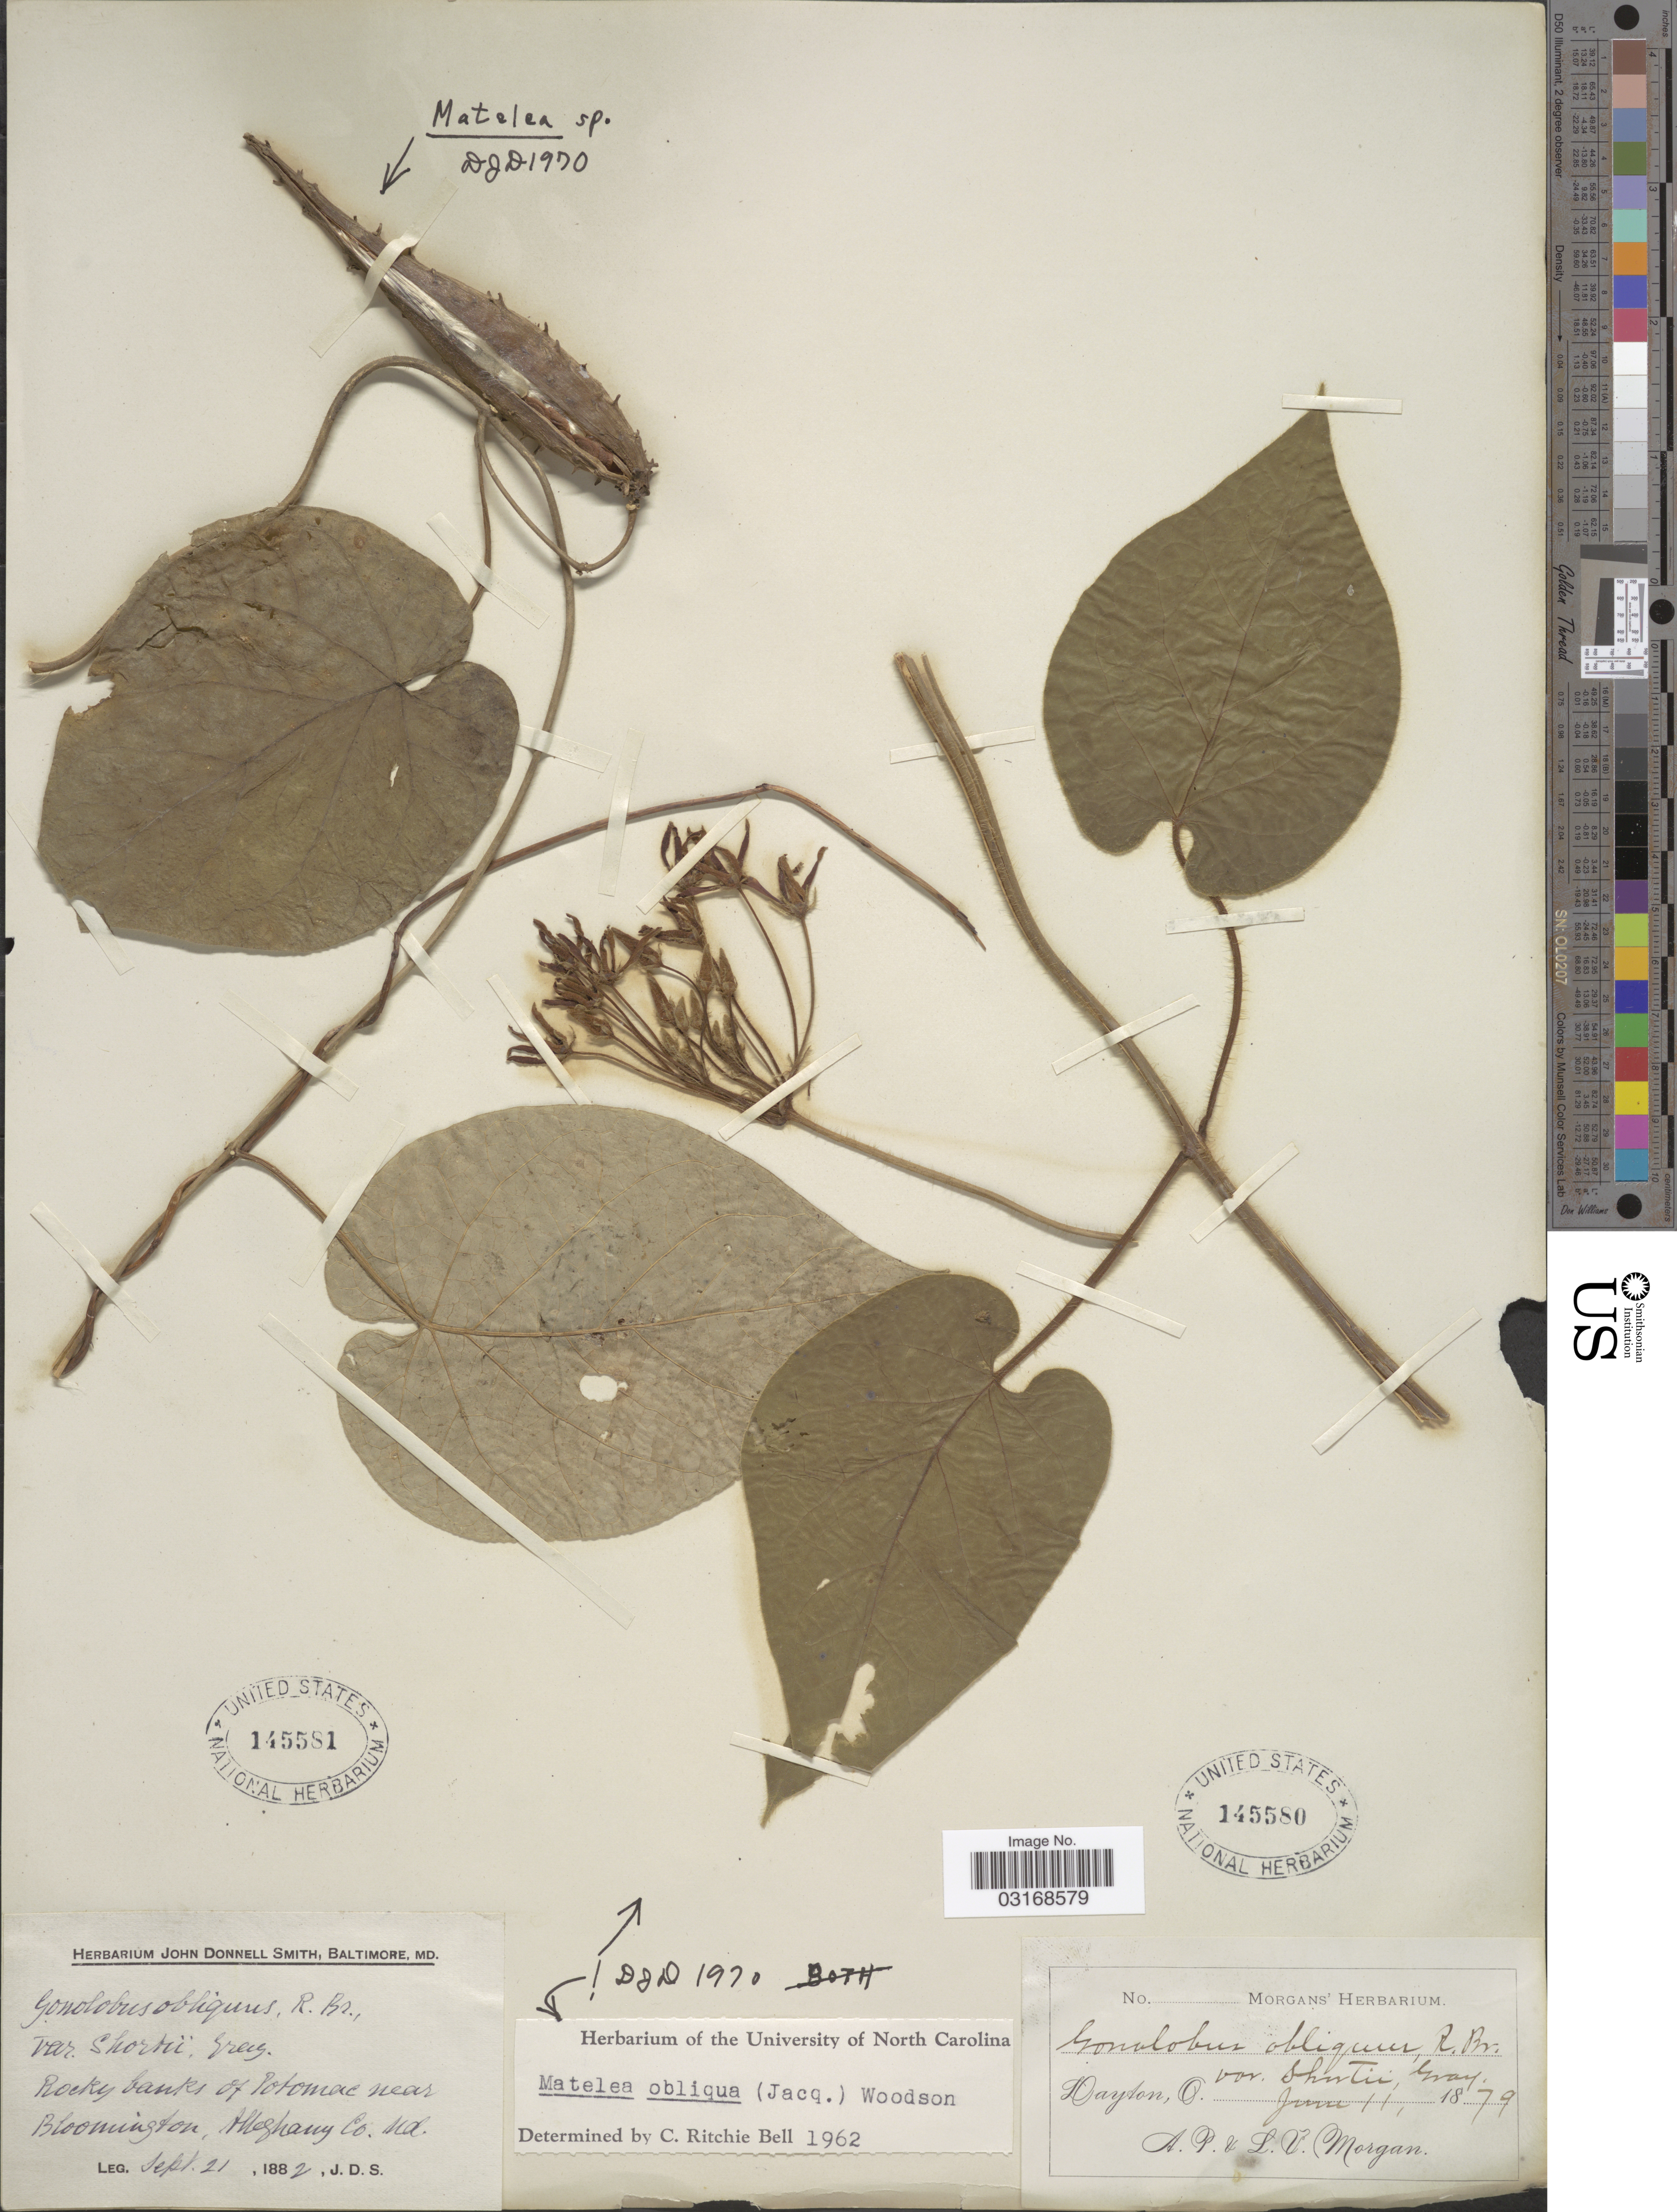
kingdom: Plantae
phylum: Tracheophyta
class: Magnoliopsida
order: Gentianales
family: Apocynaceae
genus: Matelea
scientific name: Matelea obliqua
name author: (Jacq.) Woodson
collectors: J. Donnell Smith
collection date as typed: Transcribed d/m/y: /9/21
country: United States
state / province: Maryland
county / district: Allegany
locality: Rocky banks of Potomac near Bloomington, Alleghany Co. Md.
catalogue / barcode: US 145581